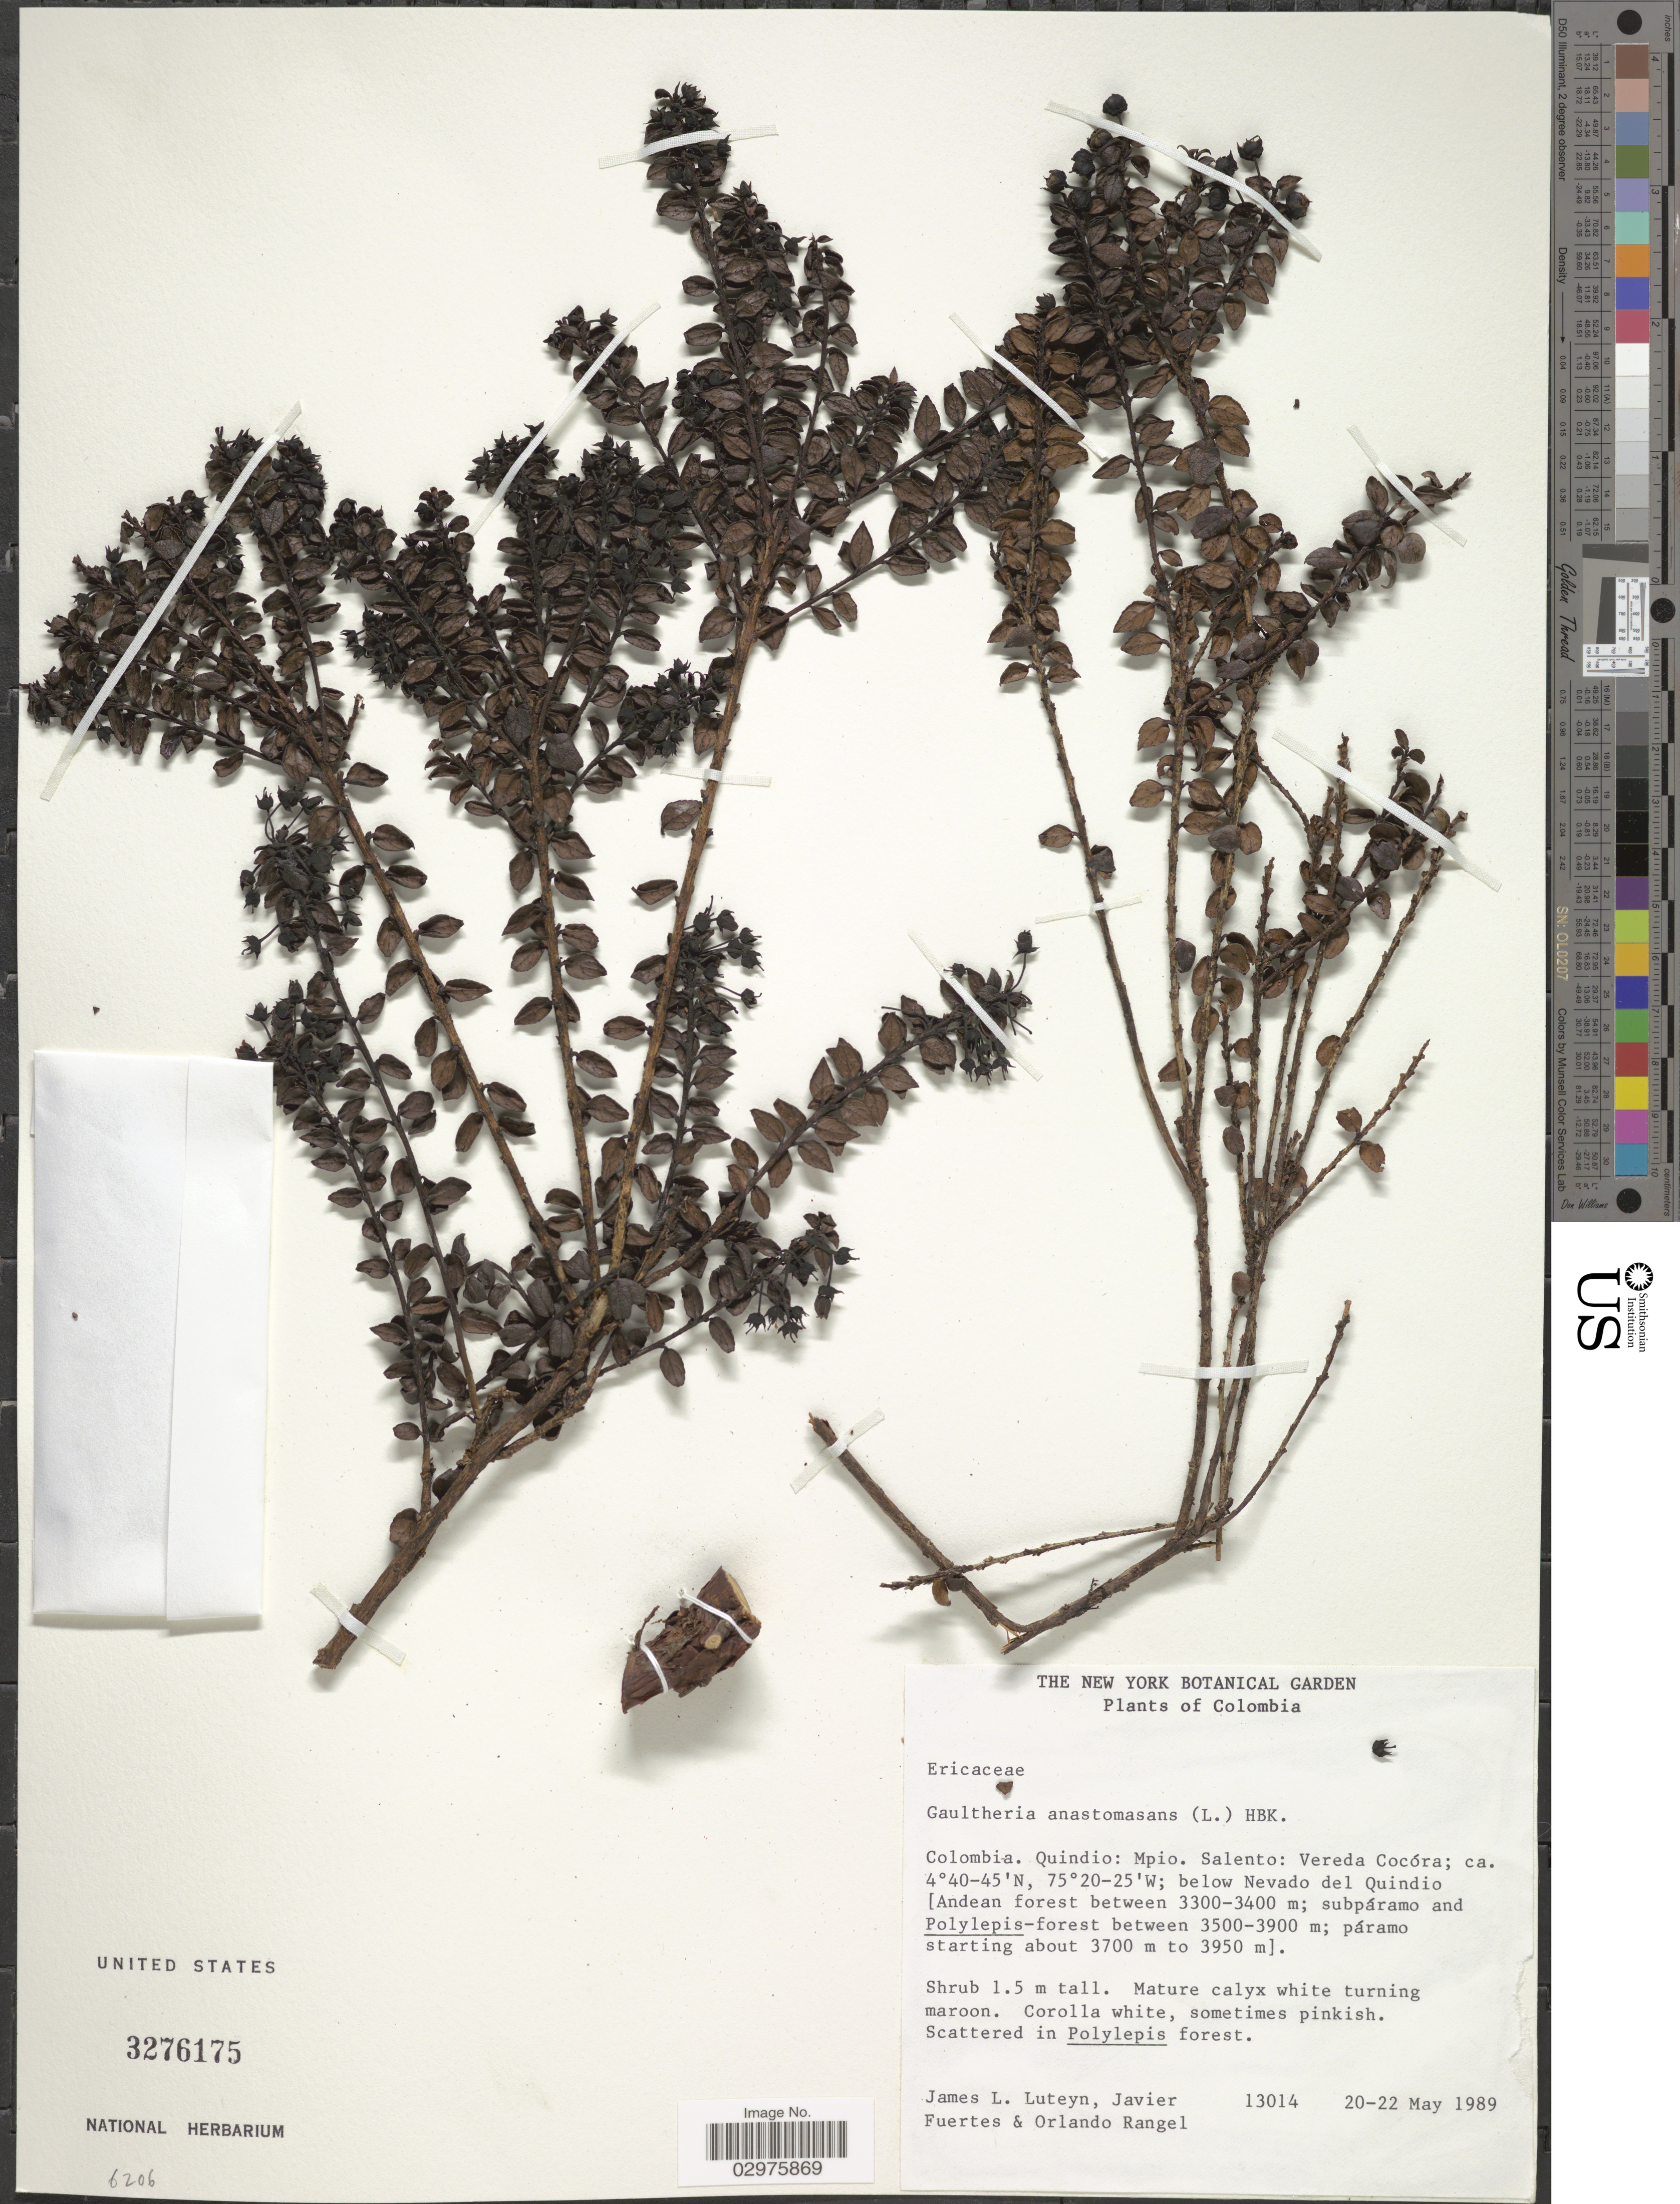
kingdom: Plantae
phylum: Tracheophyta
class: Magnoliopsida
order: Ericales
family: Ericaceae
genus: Gaultheria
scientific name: Gaultheria anastomosans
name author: (L. f.) Kunth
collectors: J. L. Luteyn, J. Fuertes & O. Rangel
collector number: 13014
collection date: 1989-05-20/1989-05-22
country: Colombia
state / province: Quindío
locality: Quindio: Mpio. Salento: Vereda Cocóra; below Nevado del Quindio.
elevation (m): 3300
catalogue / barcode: US 3276175